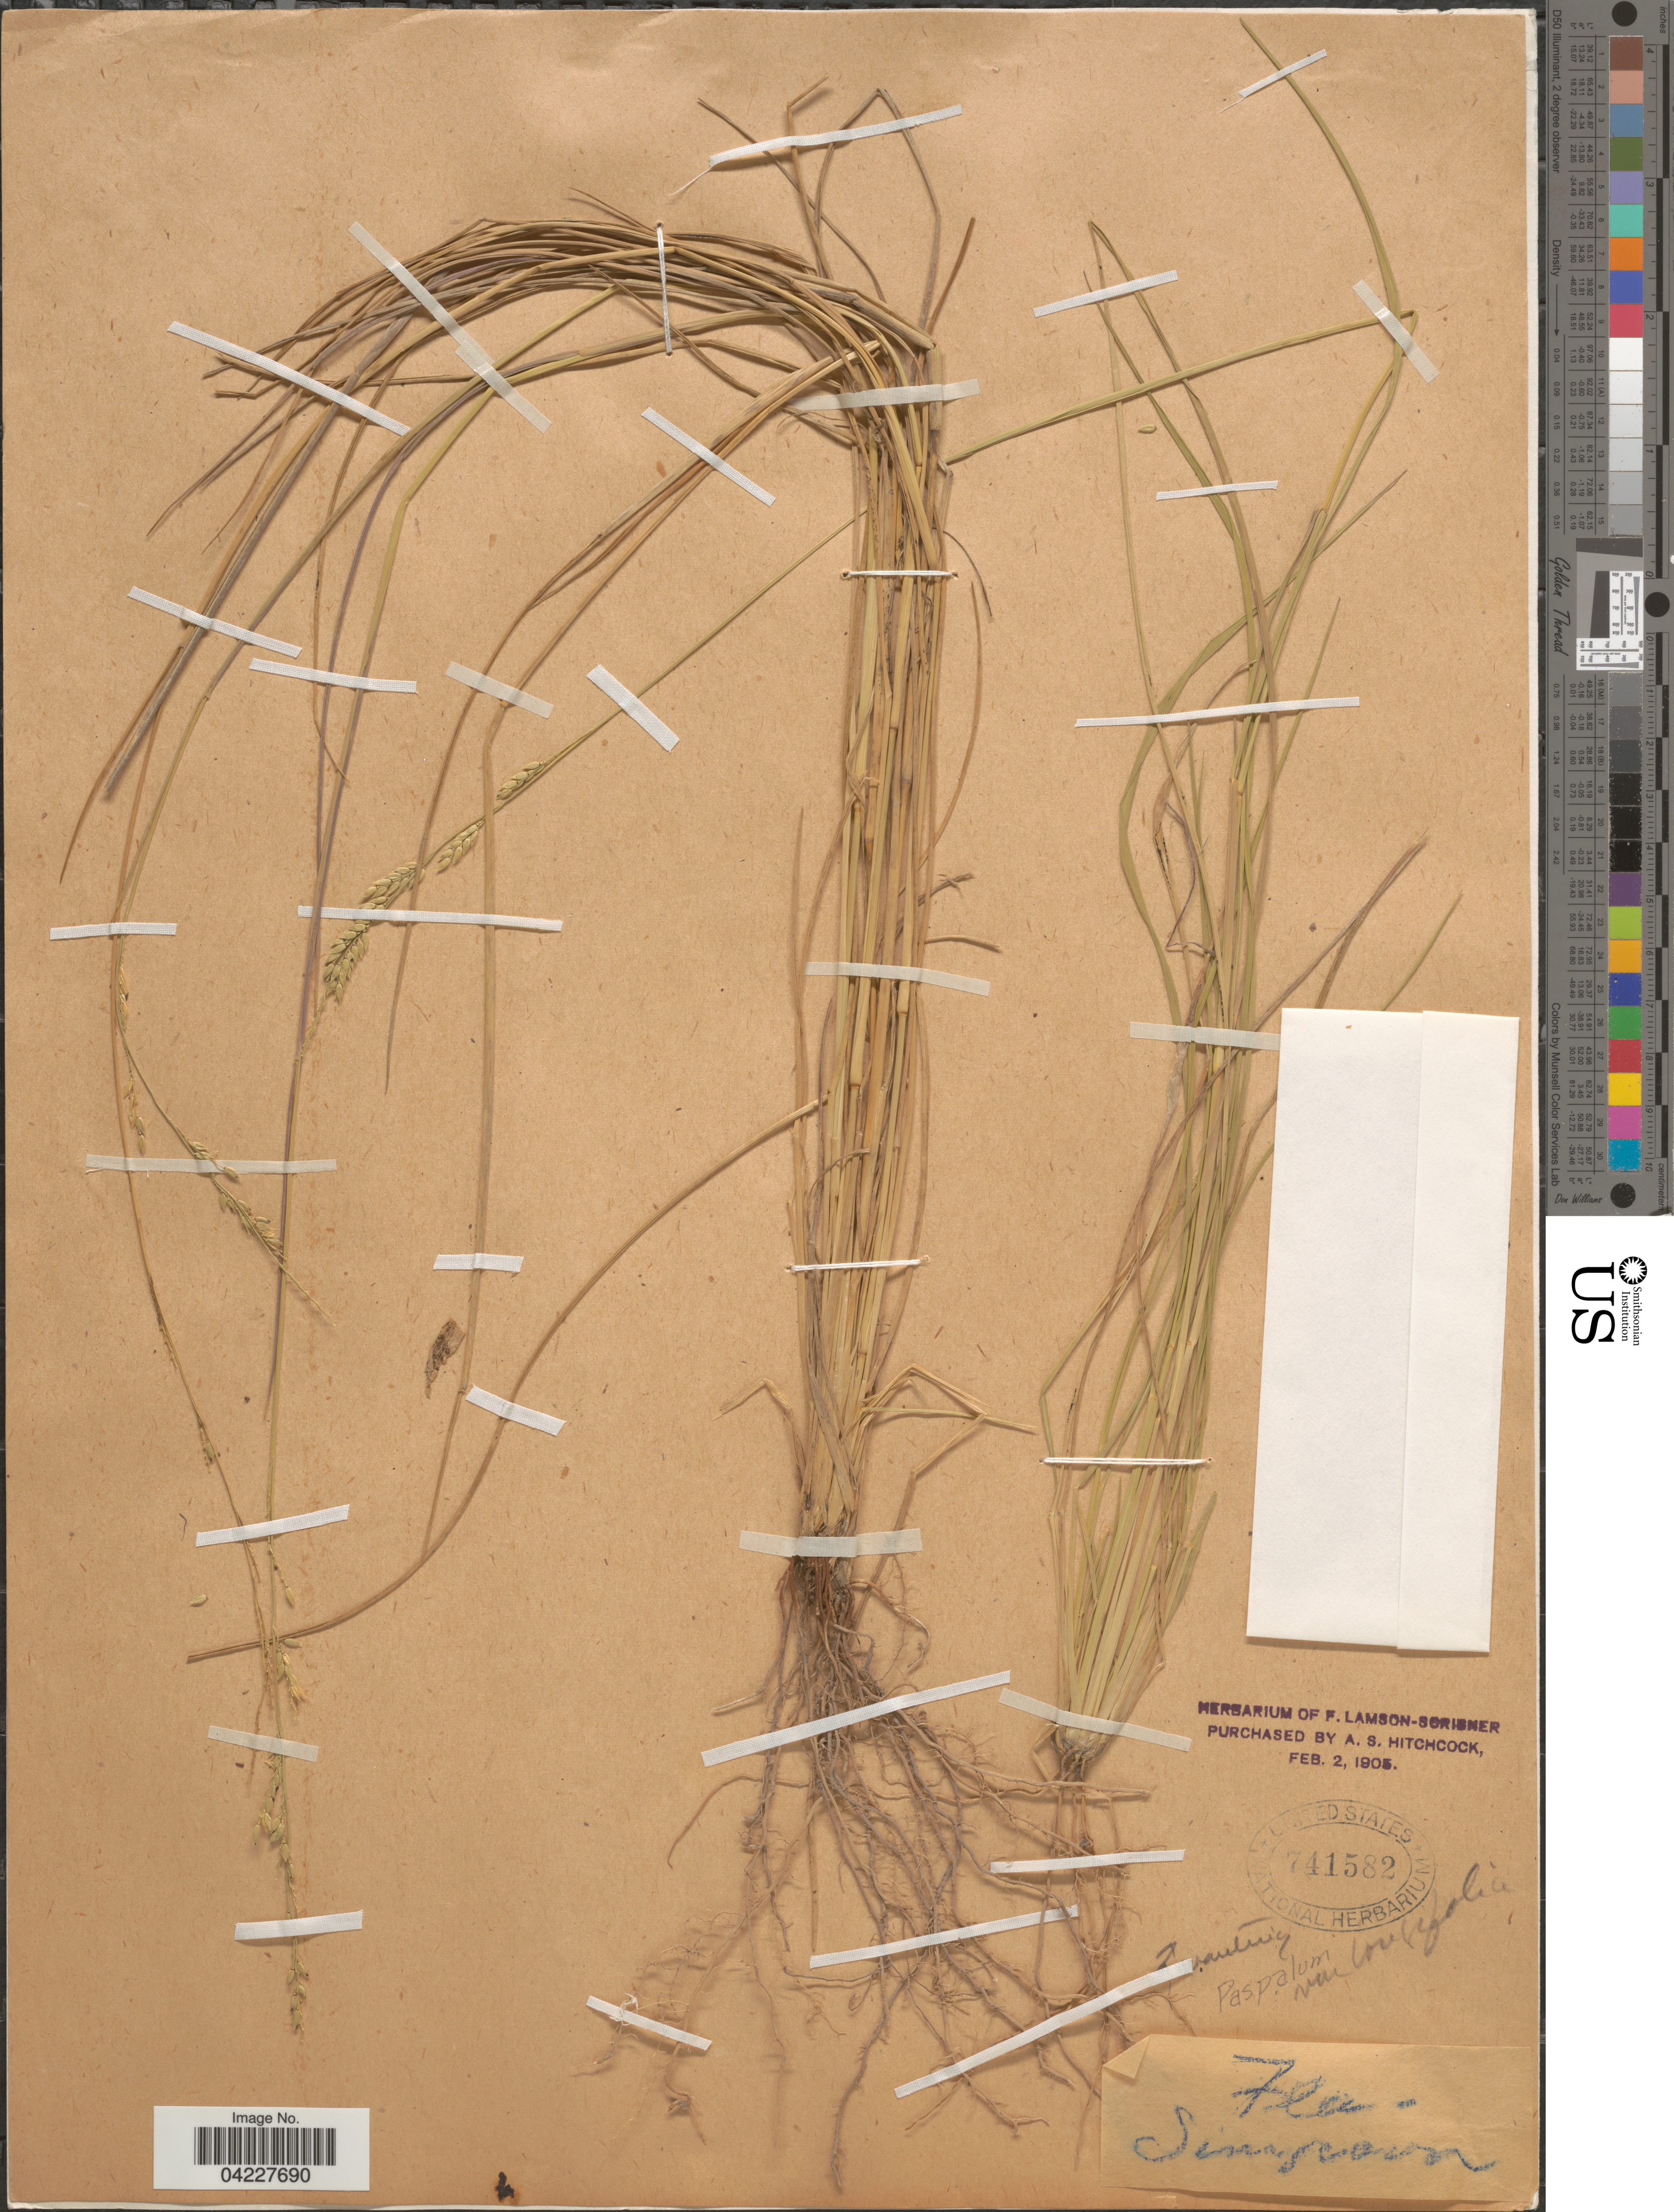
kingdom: Plantae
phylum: Tracheophyta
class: Liliopsida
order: Poales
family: Poaceae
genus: Paspalum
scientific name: Paspalum sp.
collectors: ex herb. F. Lamson Scribner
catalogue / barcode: US 741582